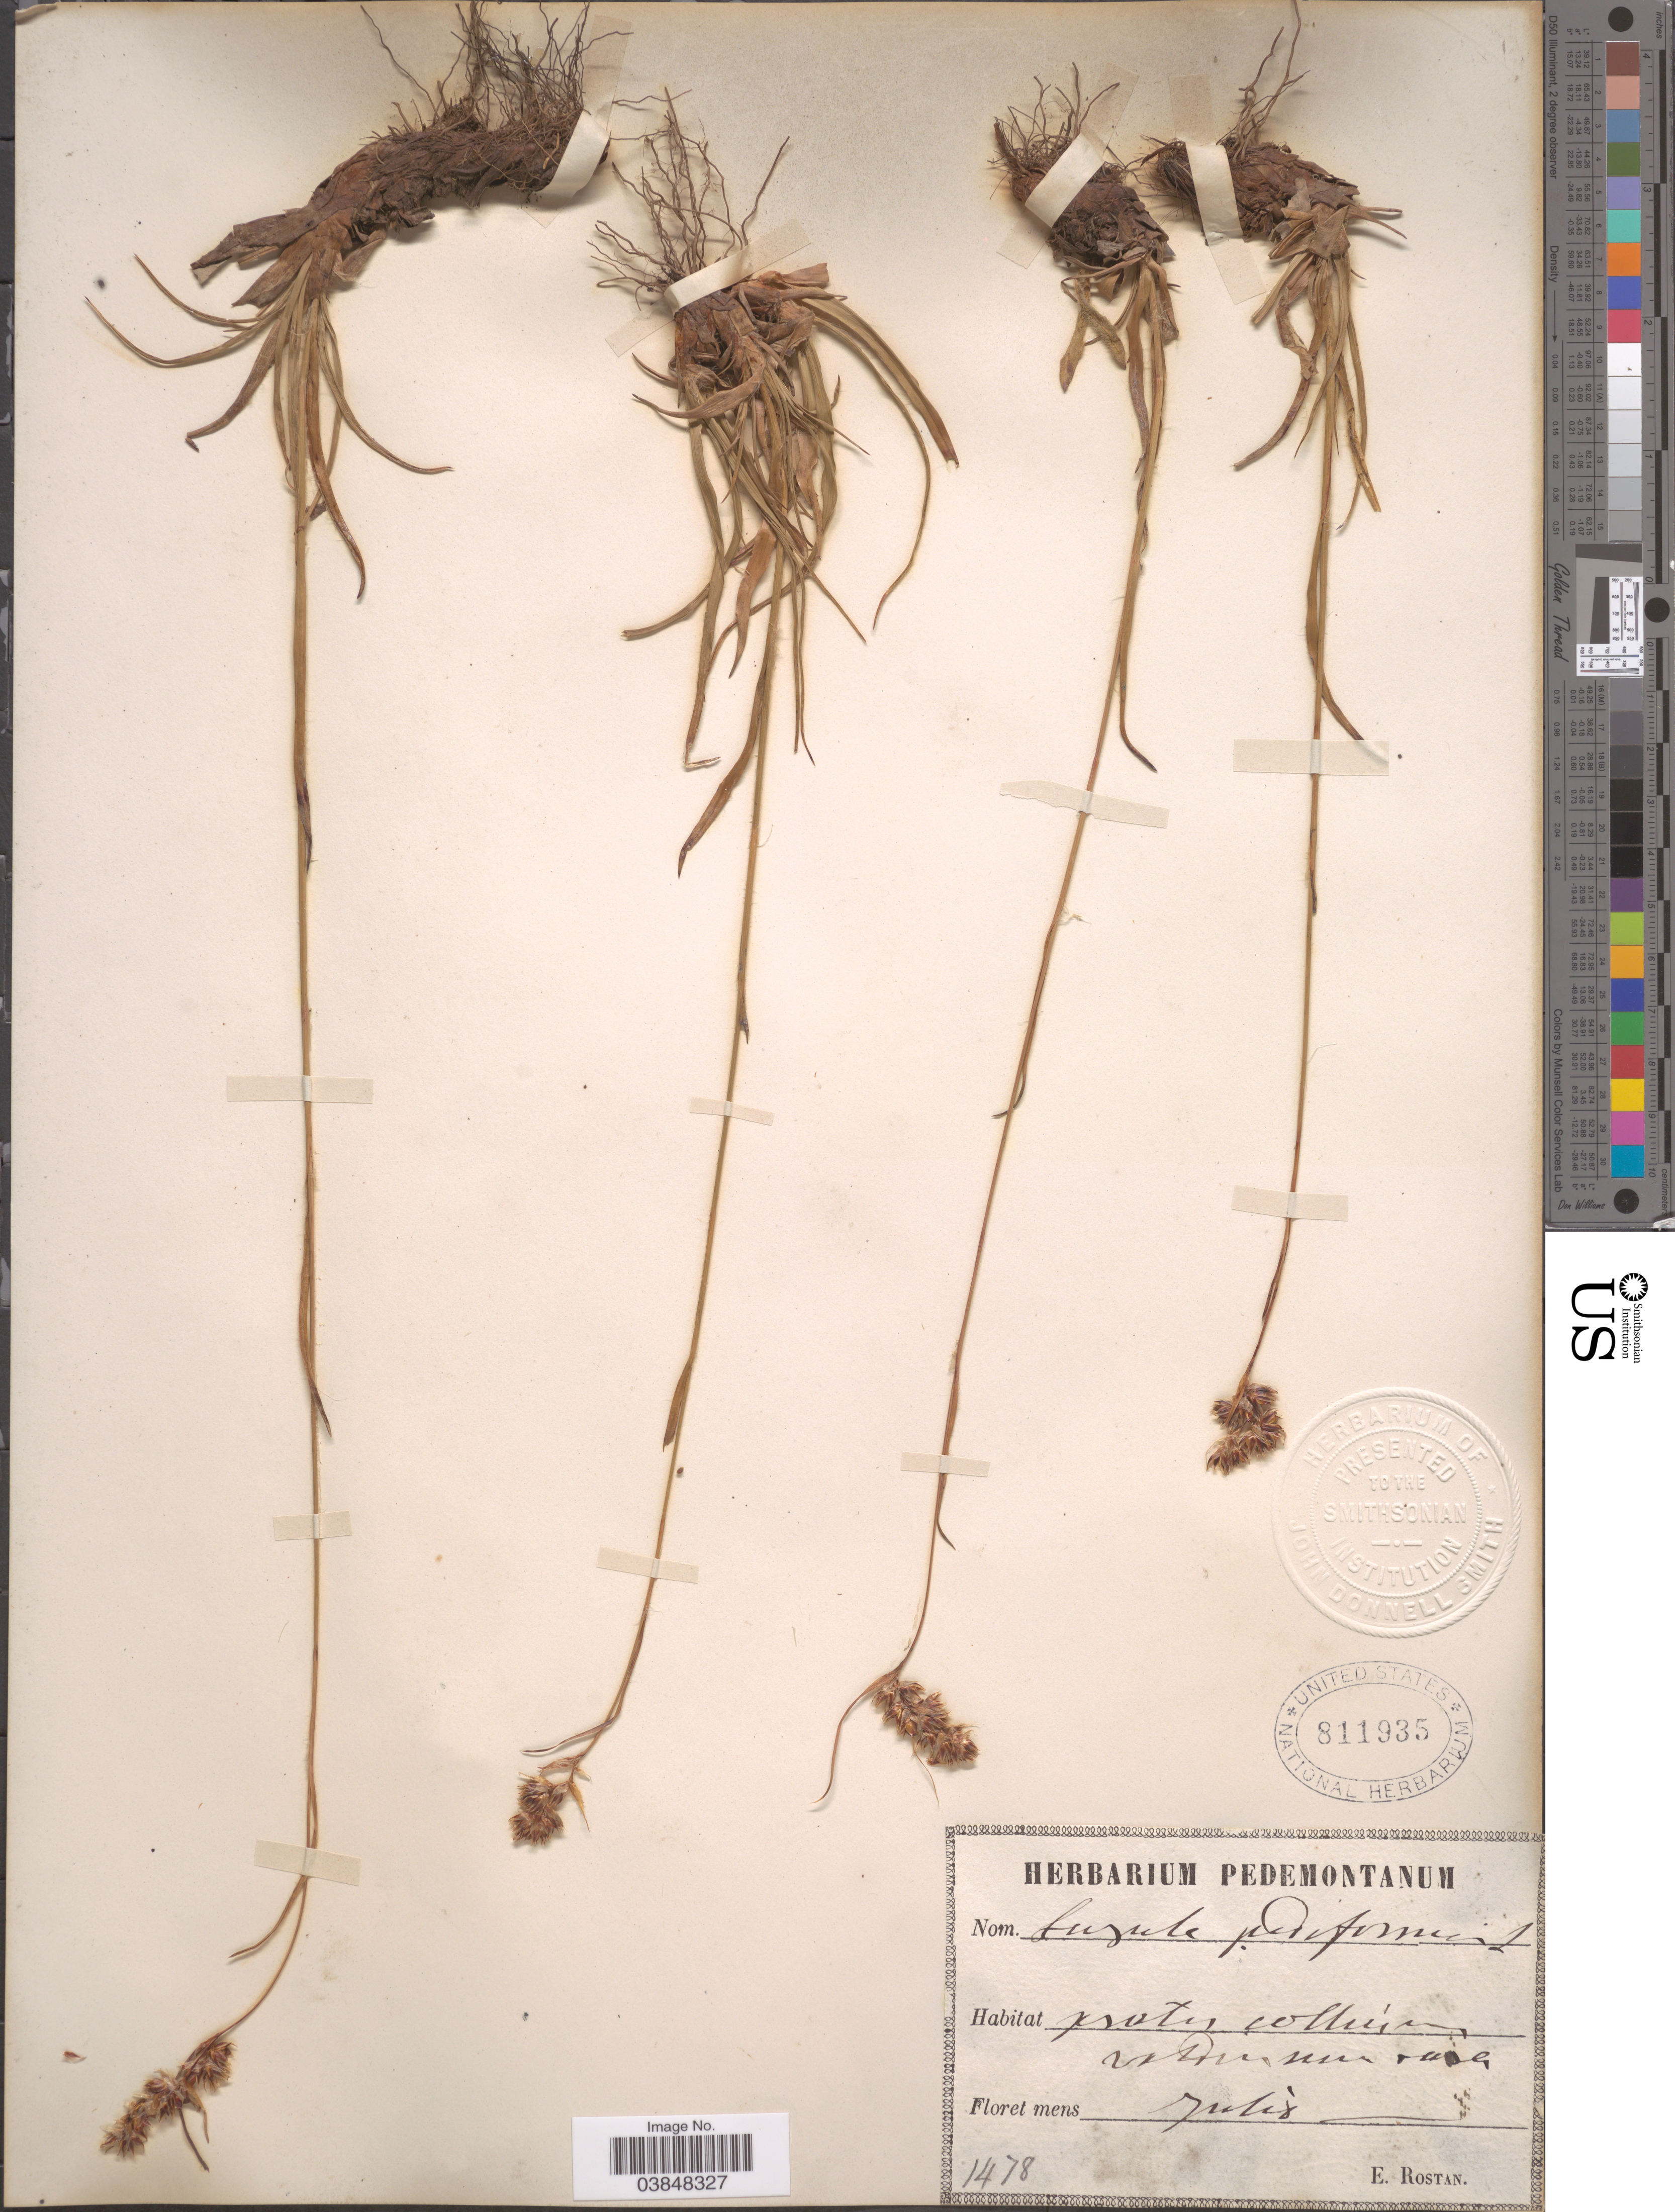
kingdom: Plantae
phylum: Tracheophyta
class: Liliopsida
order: Poales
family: Juncaceae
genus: Luzula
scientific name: Luzula sp.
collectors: E. Rostan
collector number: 1478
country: Italy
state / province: Piedmont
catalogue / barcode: US 811935